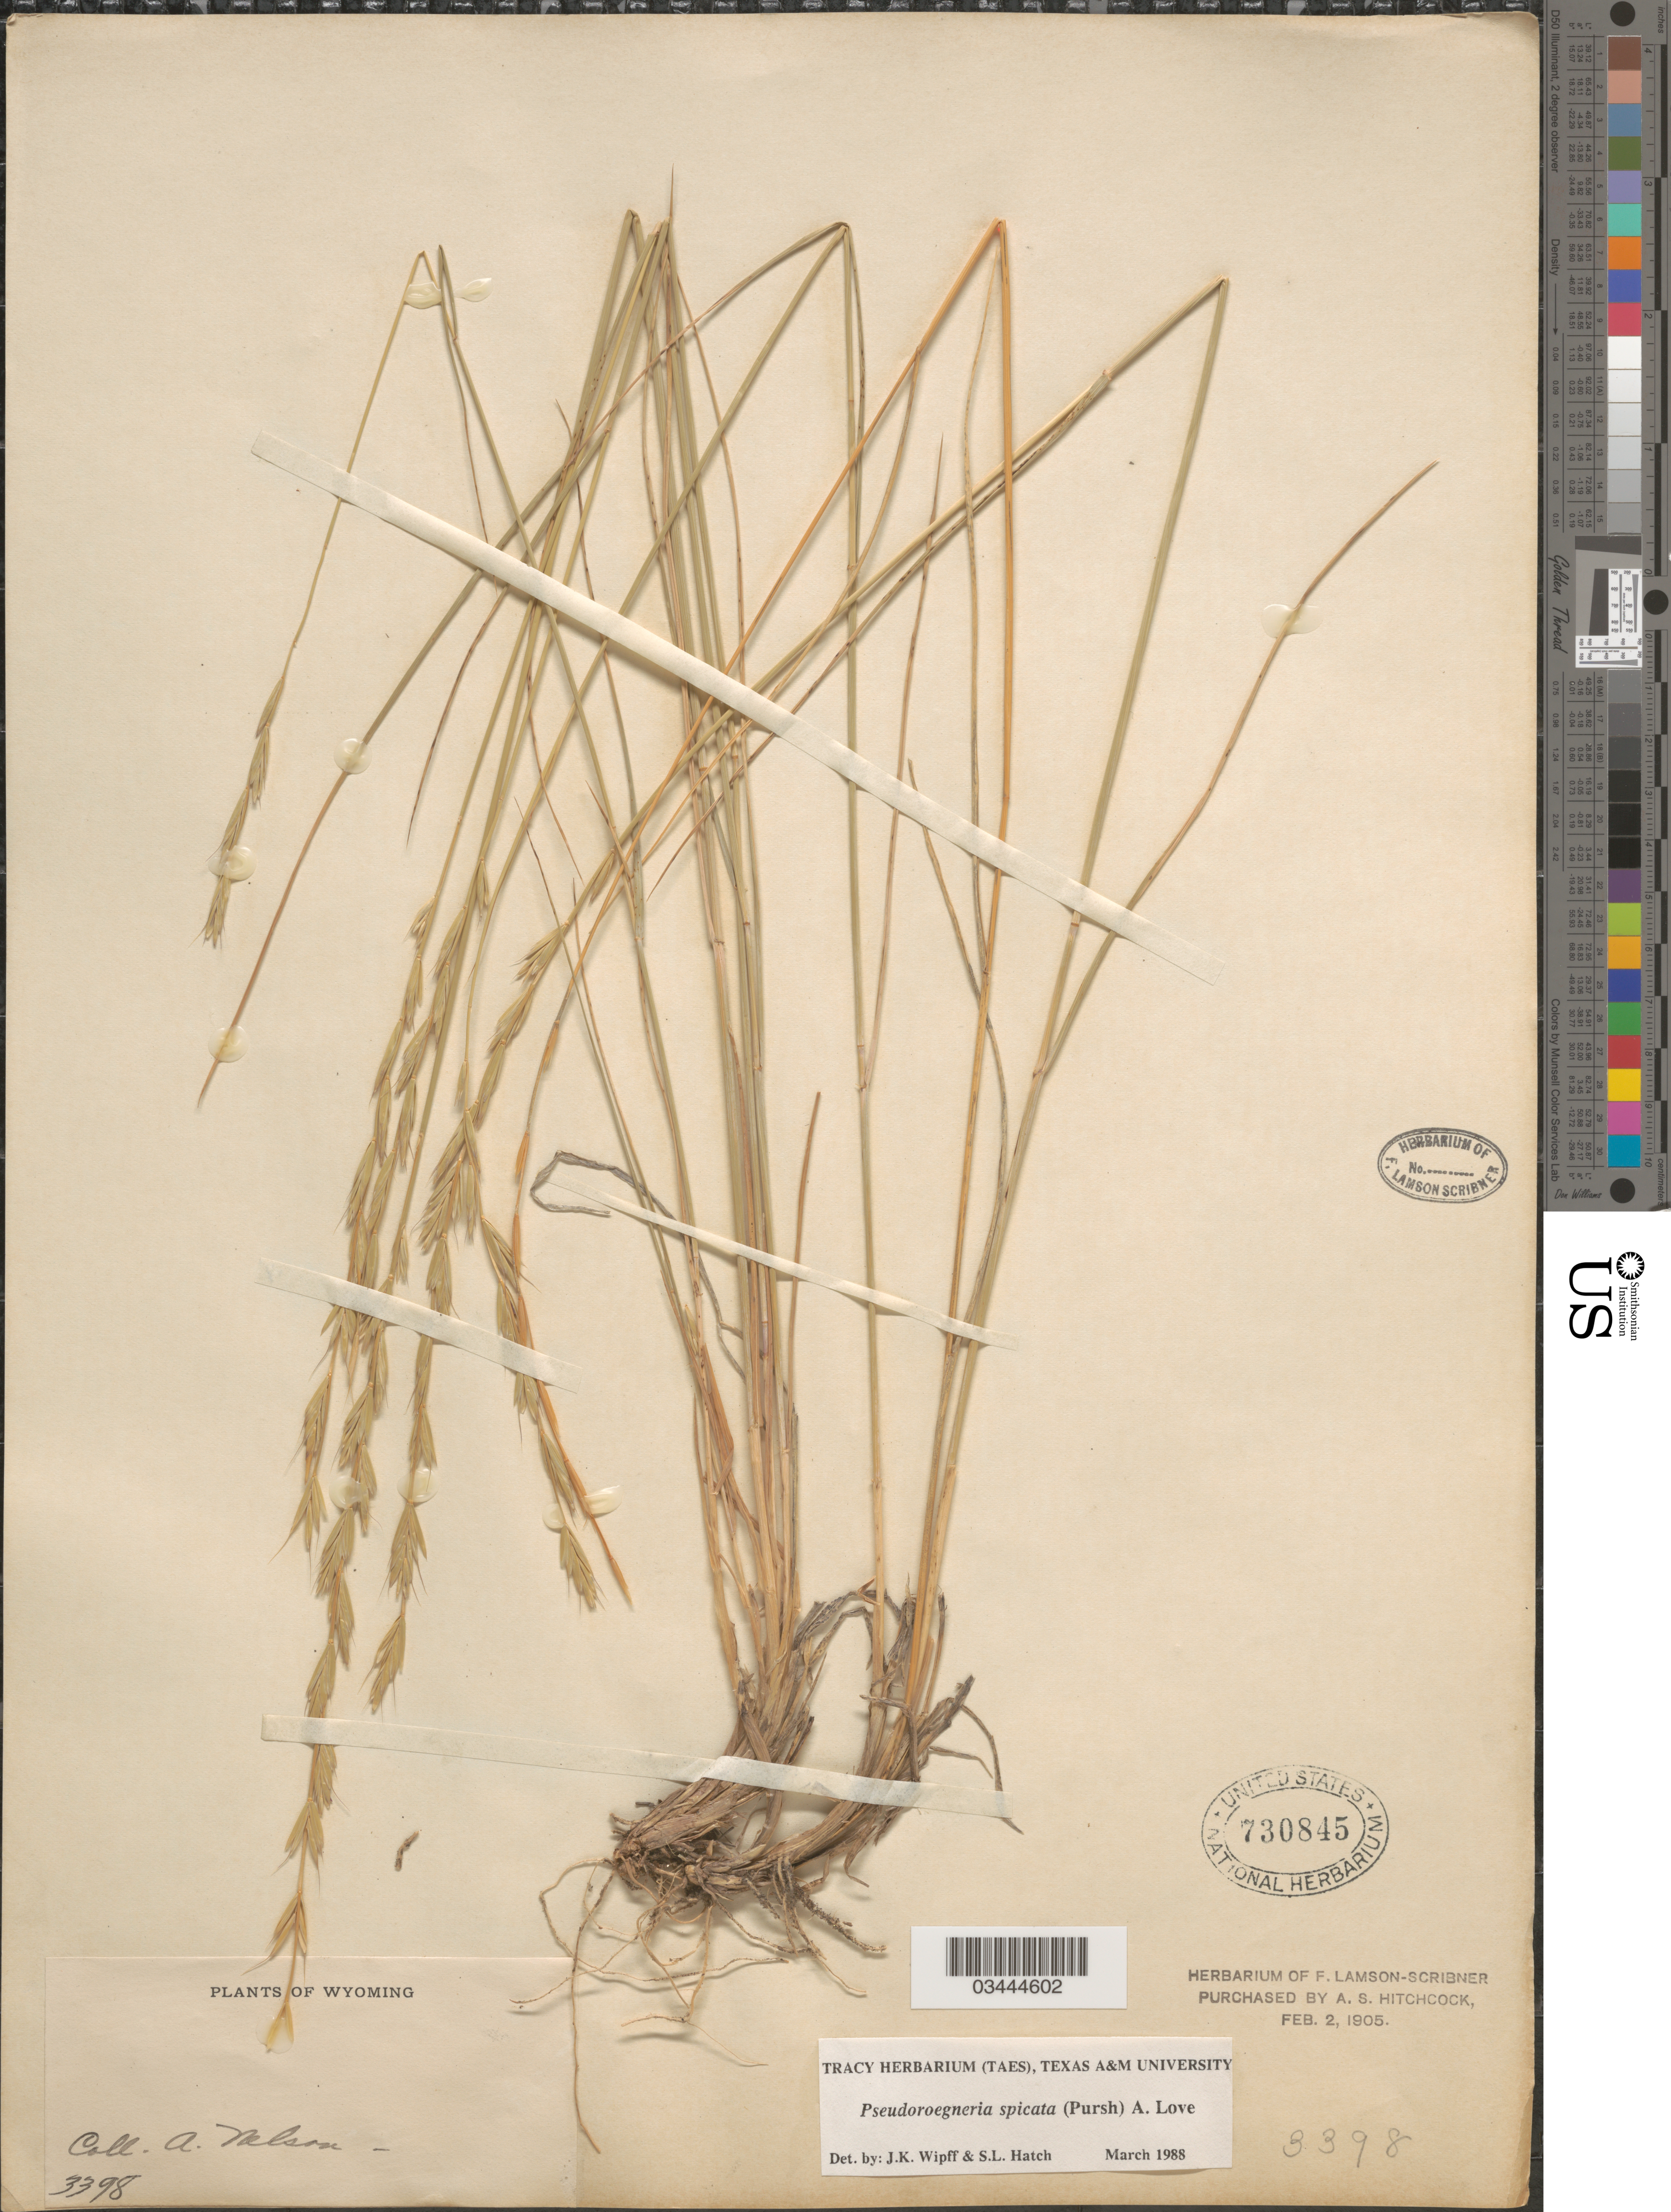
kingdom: Plantae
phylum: Tracheophyta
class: Liliopsida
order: Poales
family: Poaceae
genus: Pseudoroegneria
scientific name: Pseudoroegneria spicata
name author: (Pursh) Á. Löve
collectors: A. Nelson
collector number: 3398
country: United States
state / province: Wyoming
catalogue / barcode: US 730845